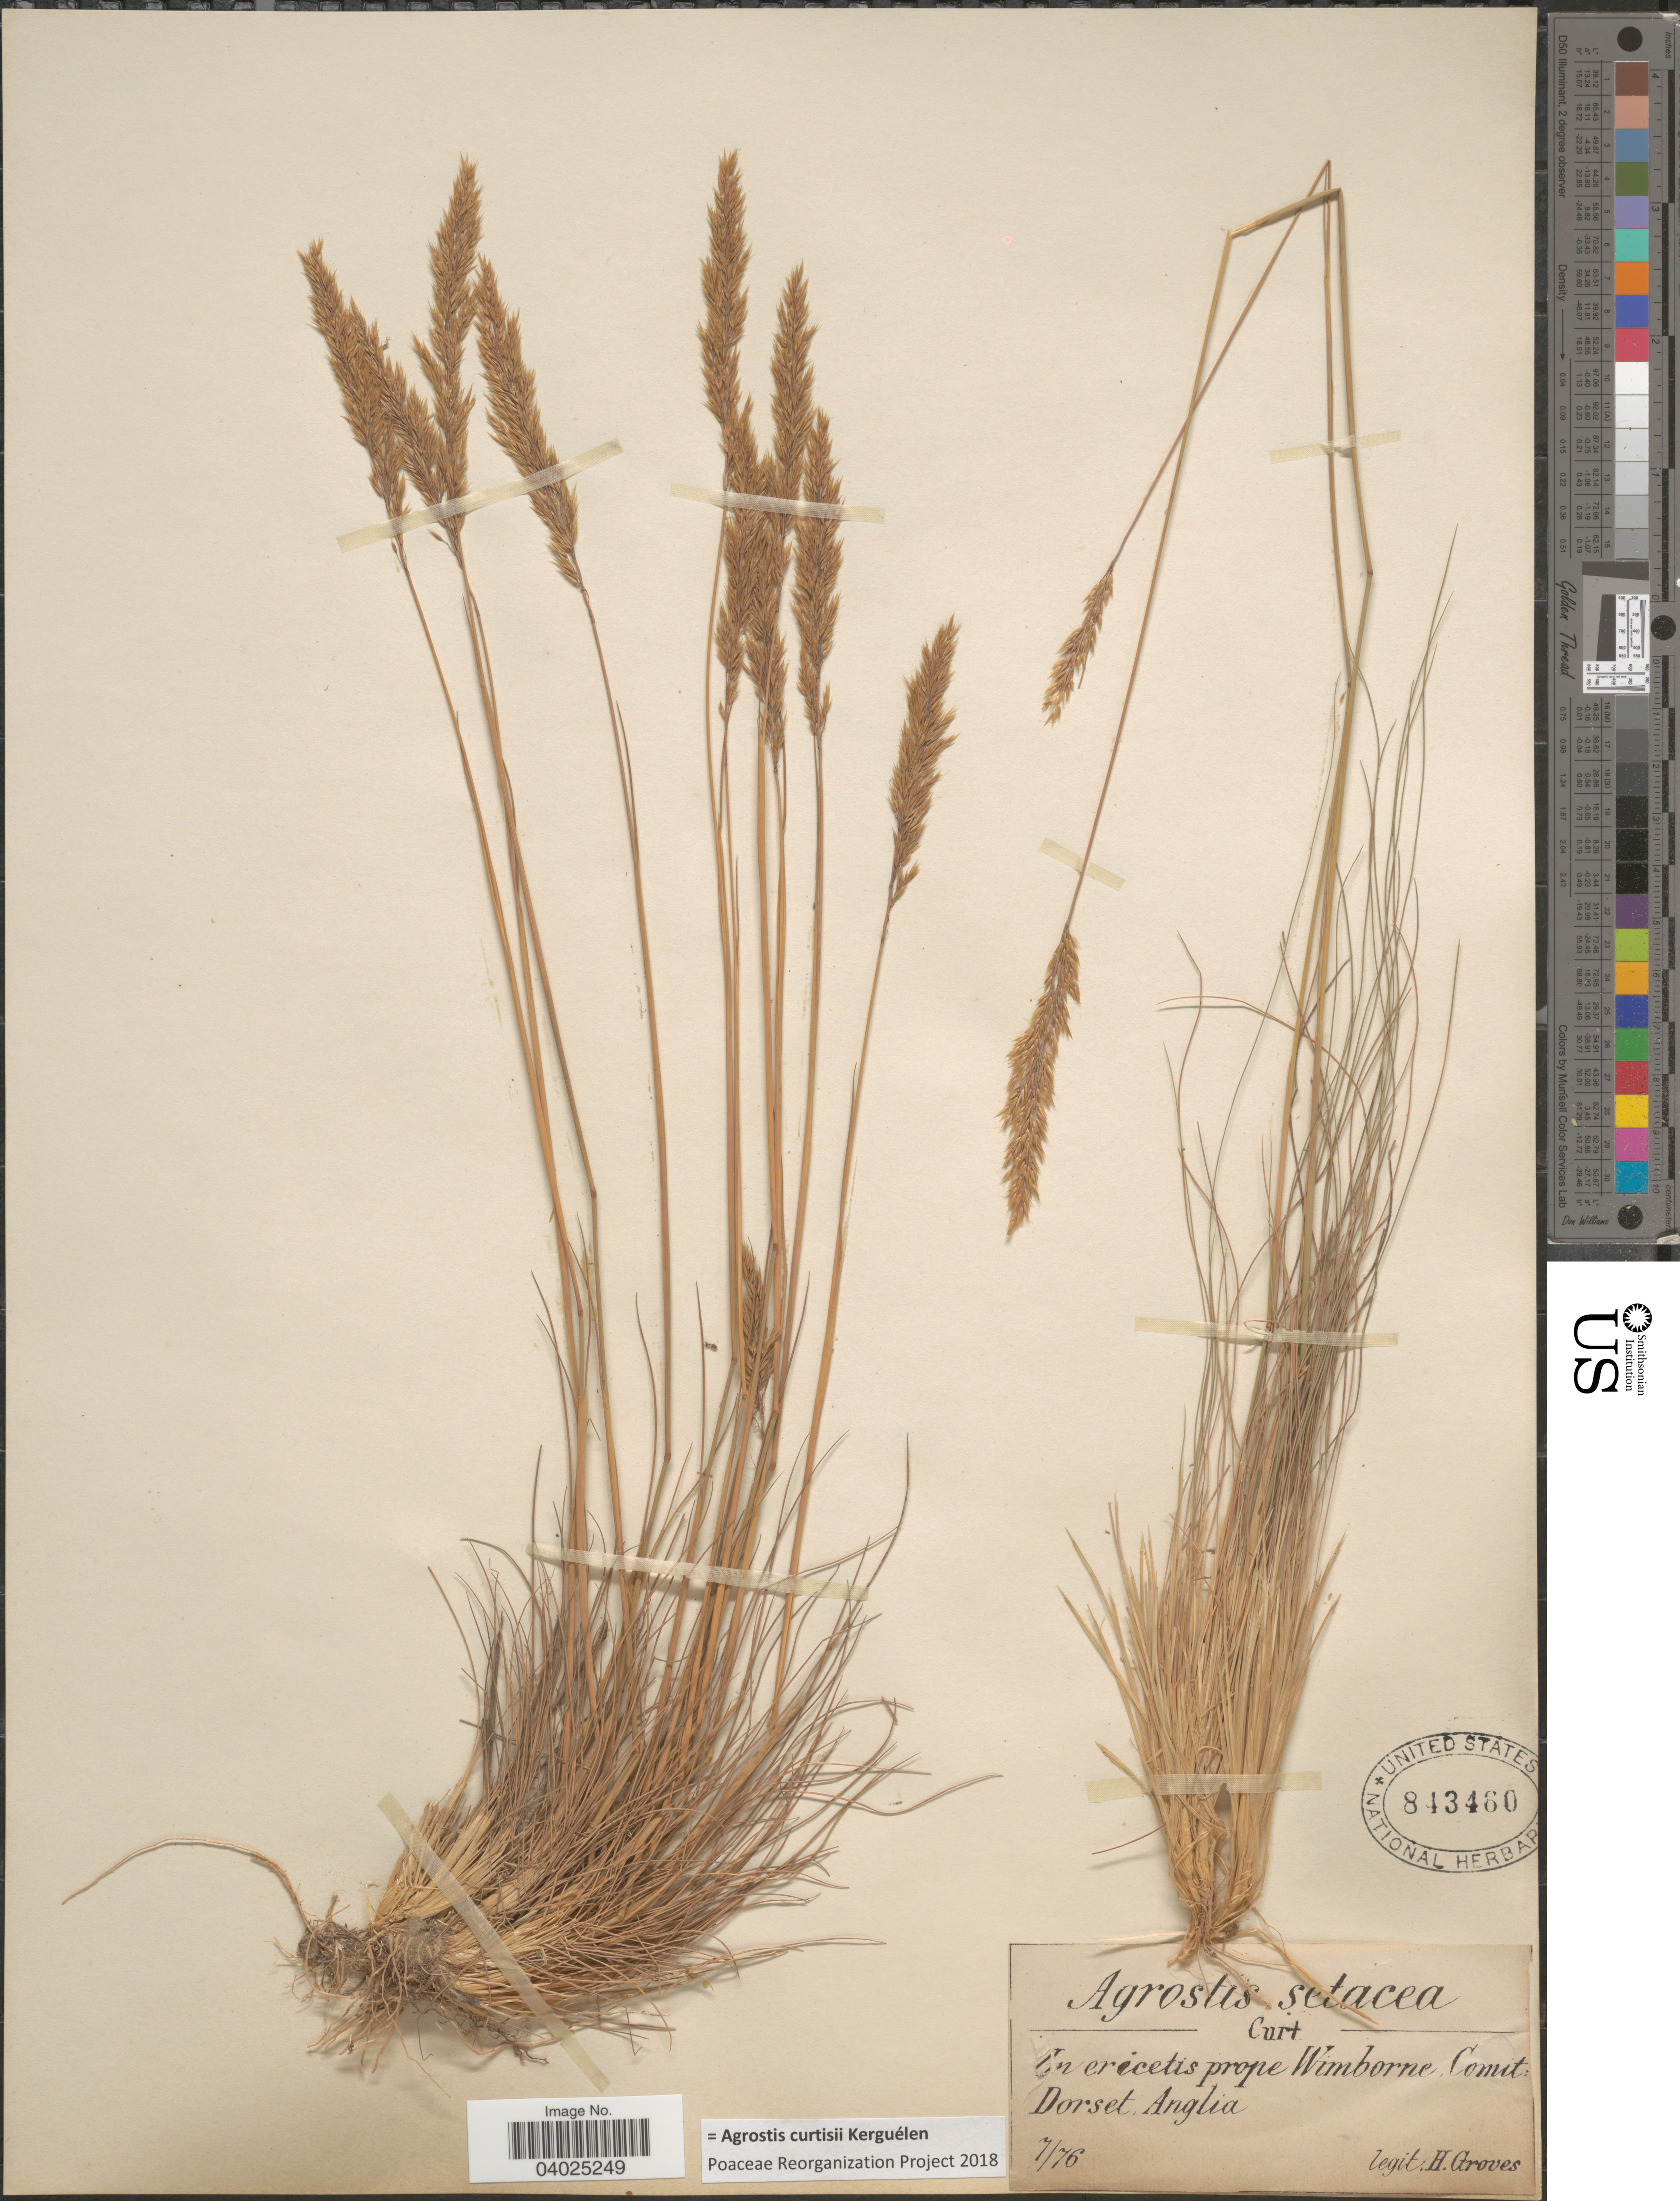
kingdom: Plantae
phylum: Tracheophyta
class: Liliopsida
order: Poales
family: Poaceae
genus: Alpagrostis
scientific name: Alpagrostis curtisii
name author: (Kerguélen) P.M. Peterson et al.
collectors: H. Groves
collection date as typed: Transcribed d/m/y: /7/76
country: United Kingdom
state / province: England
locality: In cricetis prope Wimborne. Comit: Dorset, Anglia.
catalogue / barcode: US 843460